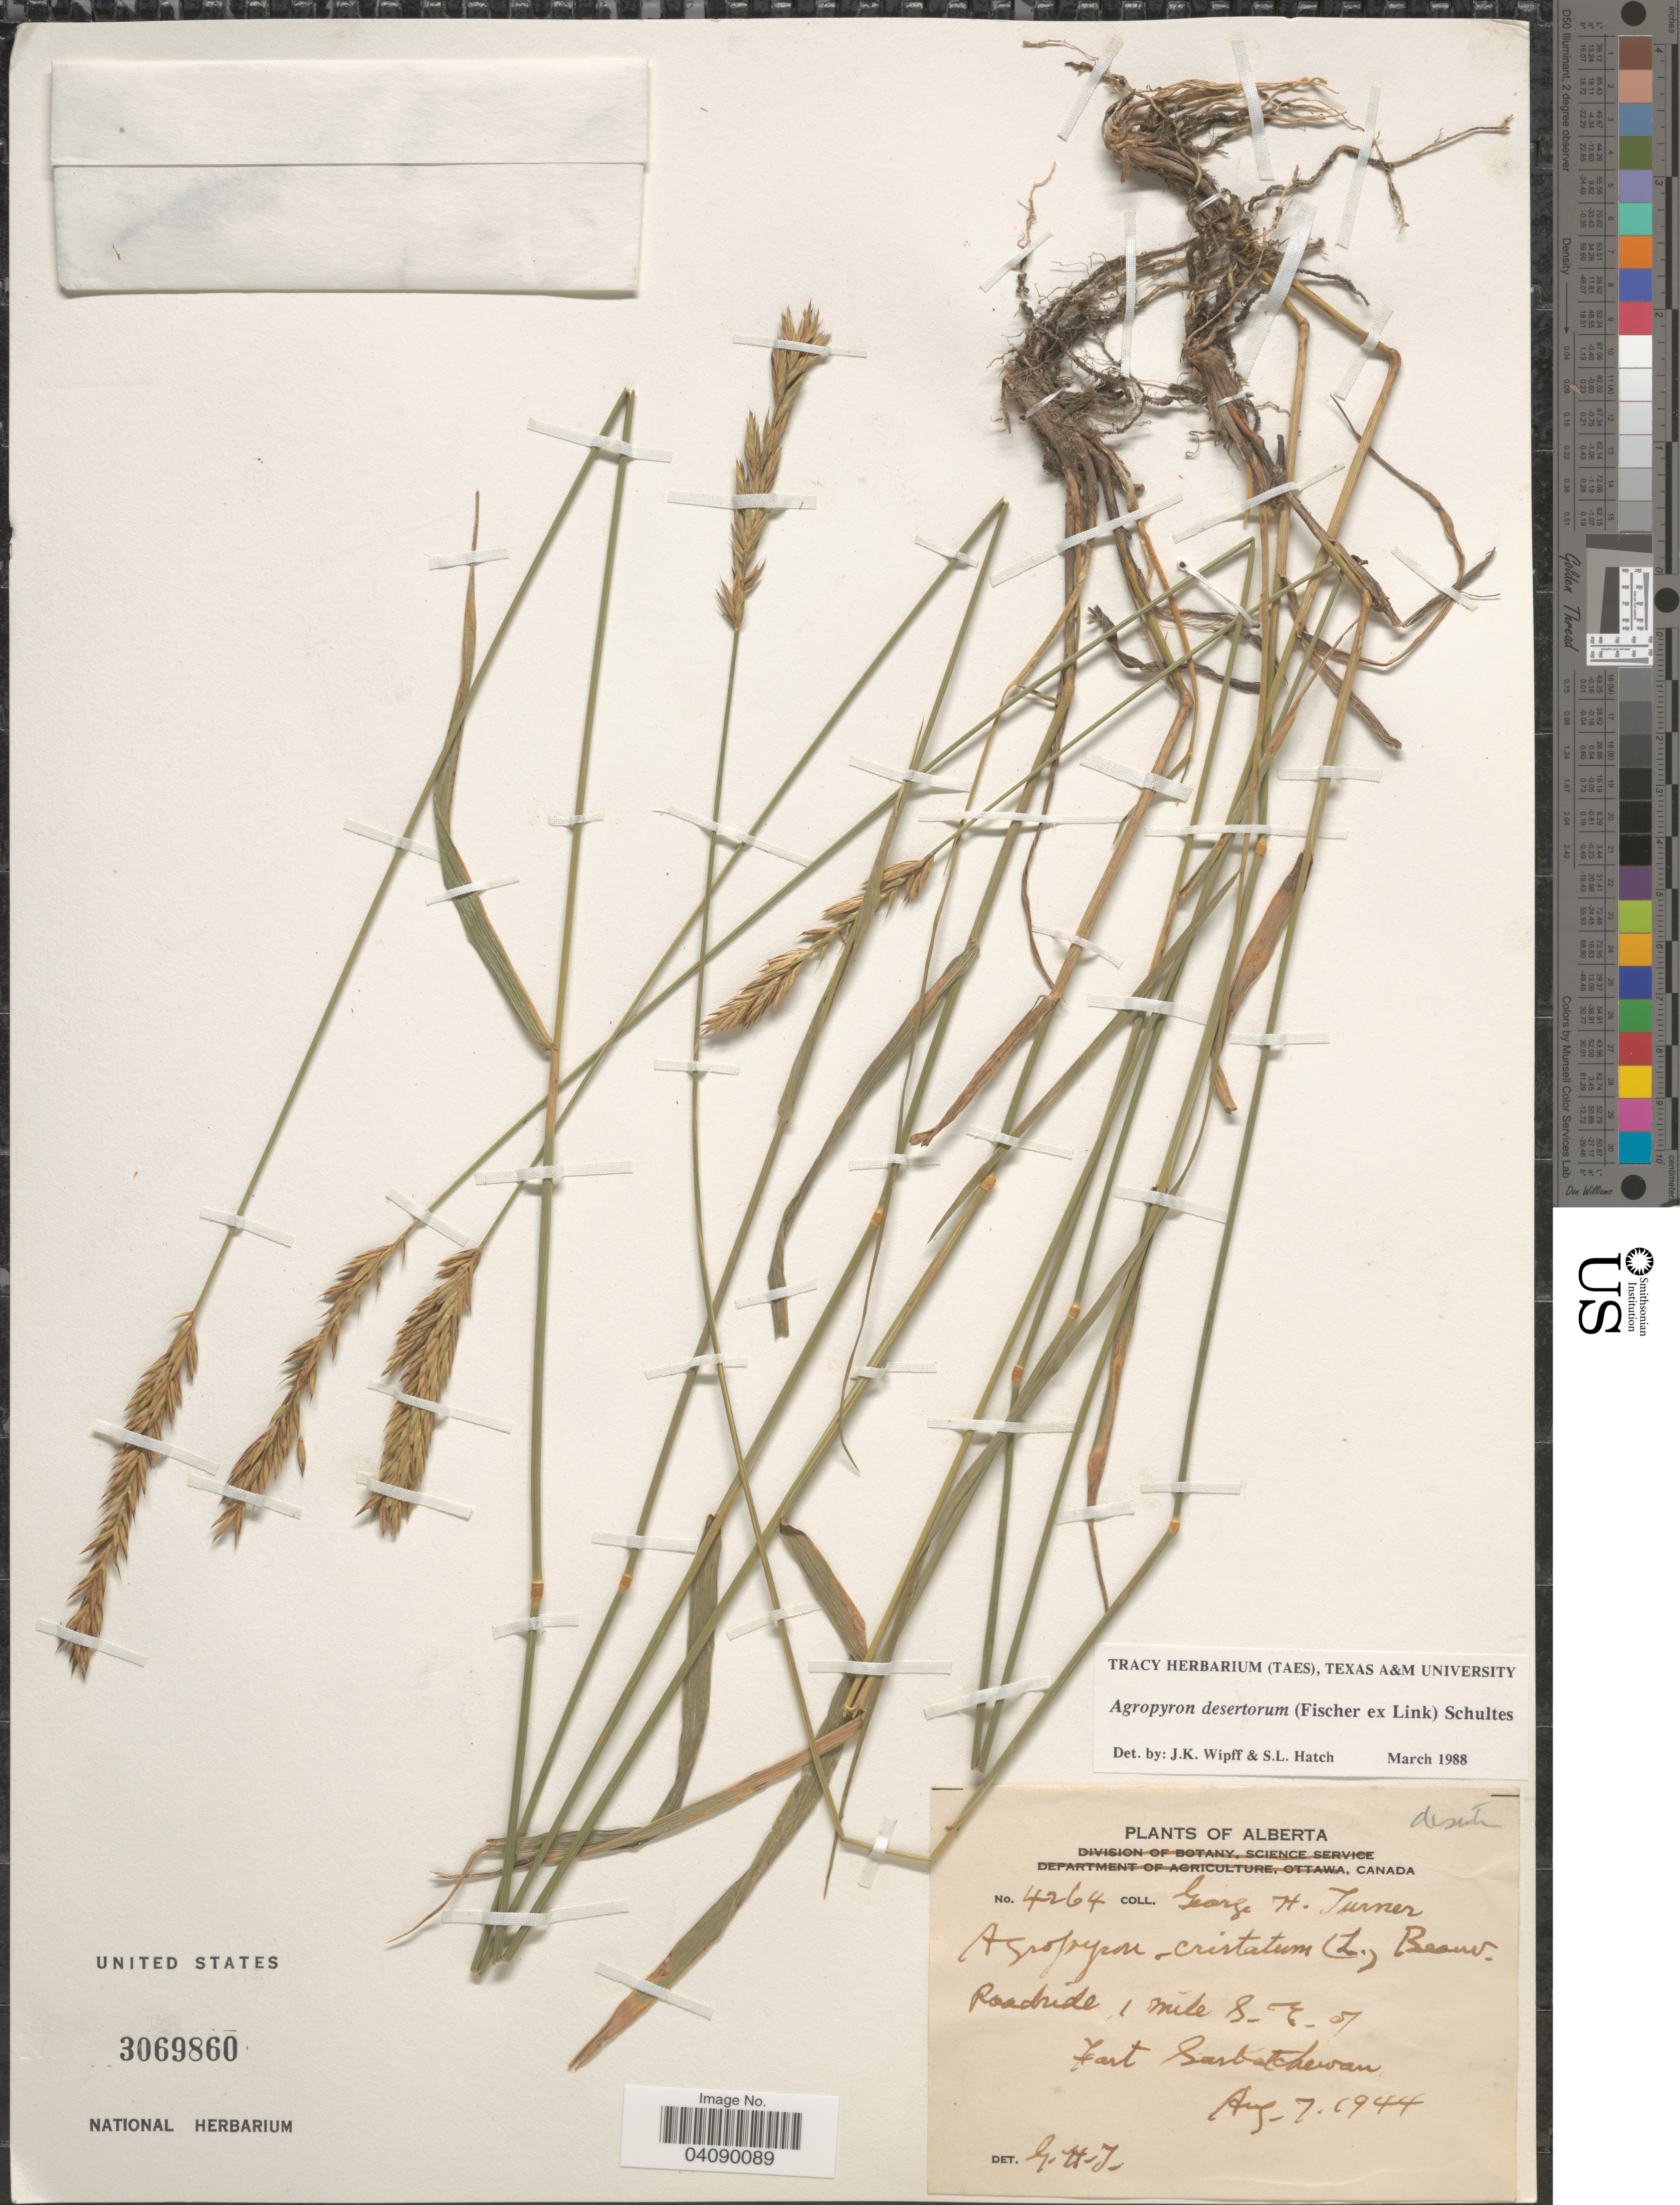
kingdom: Plantae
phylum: Tracheophyta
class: Liliopsida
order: Poales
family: Poaceae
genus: Agropyron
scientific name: Agropyron cristatum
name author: (L.) Gaertn.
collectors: G. H. Turner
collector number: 4264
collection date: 1944-08-07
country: Canada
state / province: Alberta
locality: Roadside 1 mile S.E. of Fort Saskatchewan.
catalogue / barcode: US 3069860